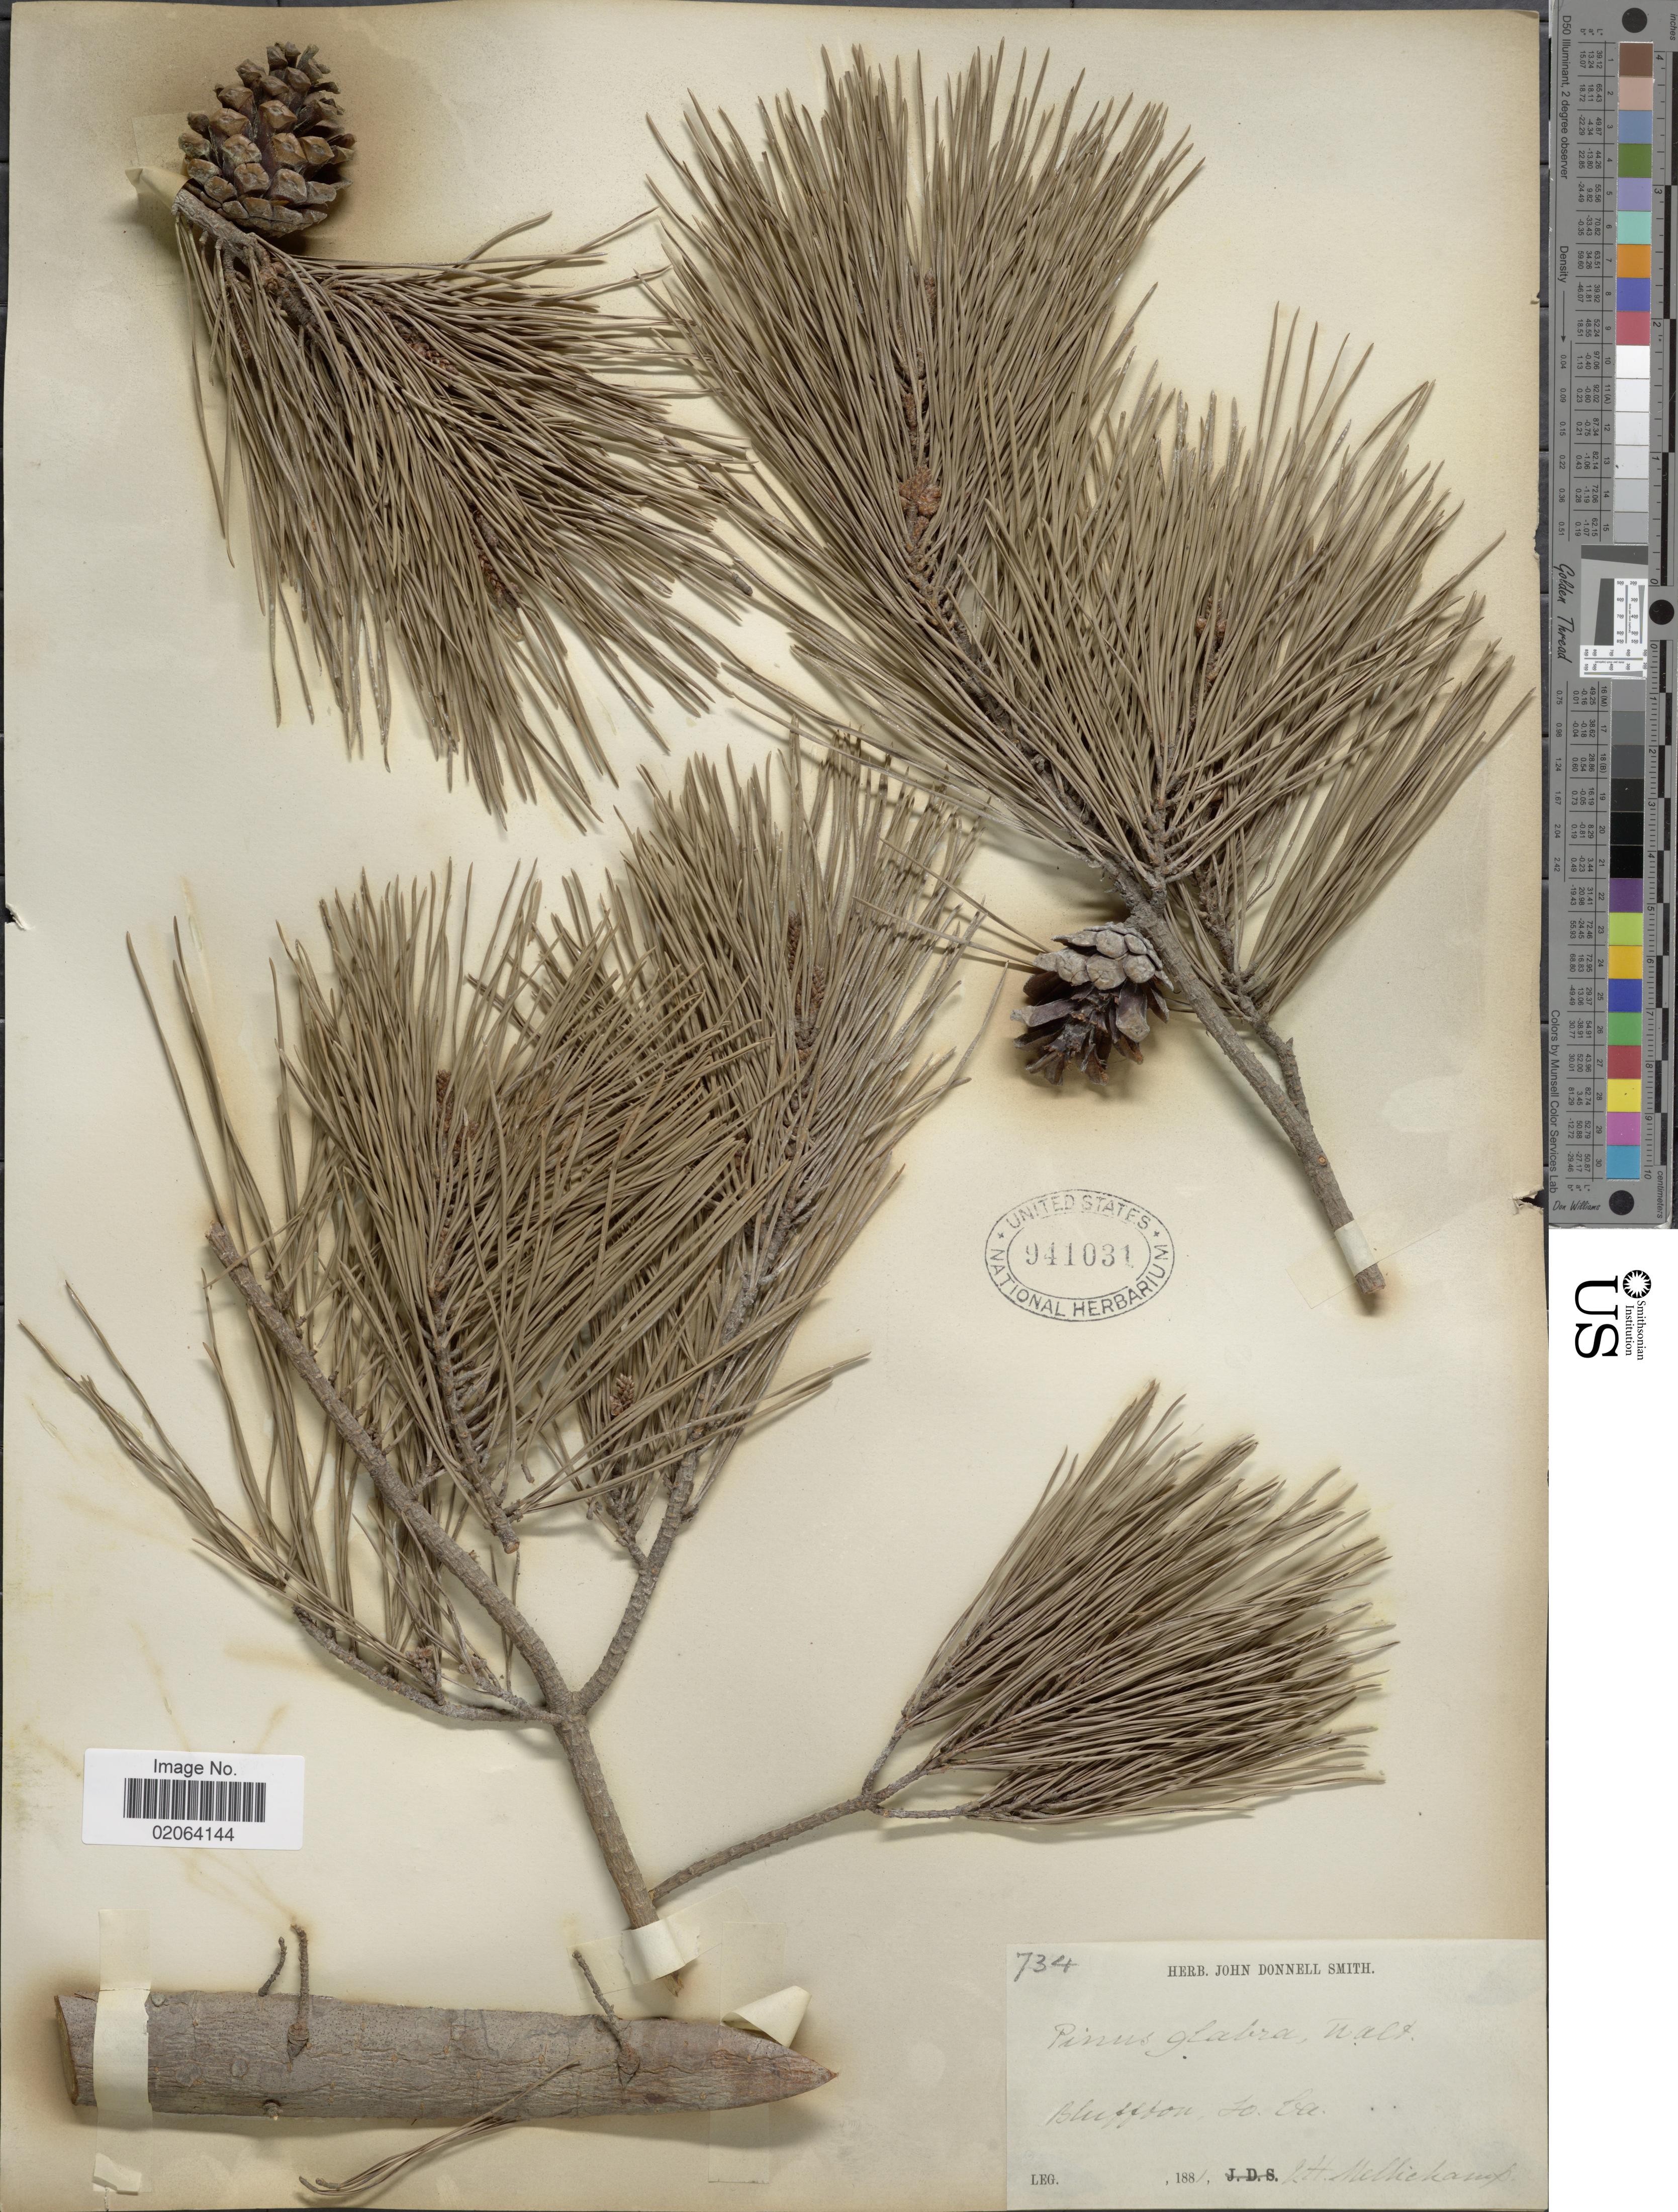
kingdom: Plantae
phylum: Tracheophyta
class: Pinopsida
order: Pinales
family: Pinaceae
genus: Pinus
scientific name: Pinus glabra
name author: Walter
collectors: Q. Mellichamp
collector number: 734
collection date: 1881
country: United States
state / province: South Carolina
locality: Bluffton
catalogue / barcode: US 941031